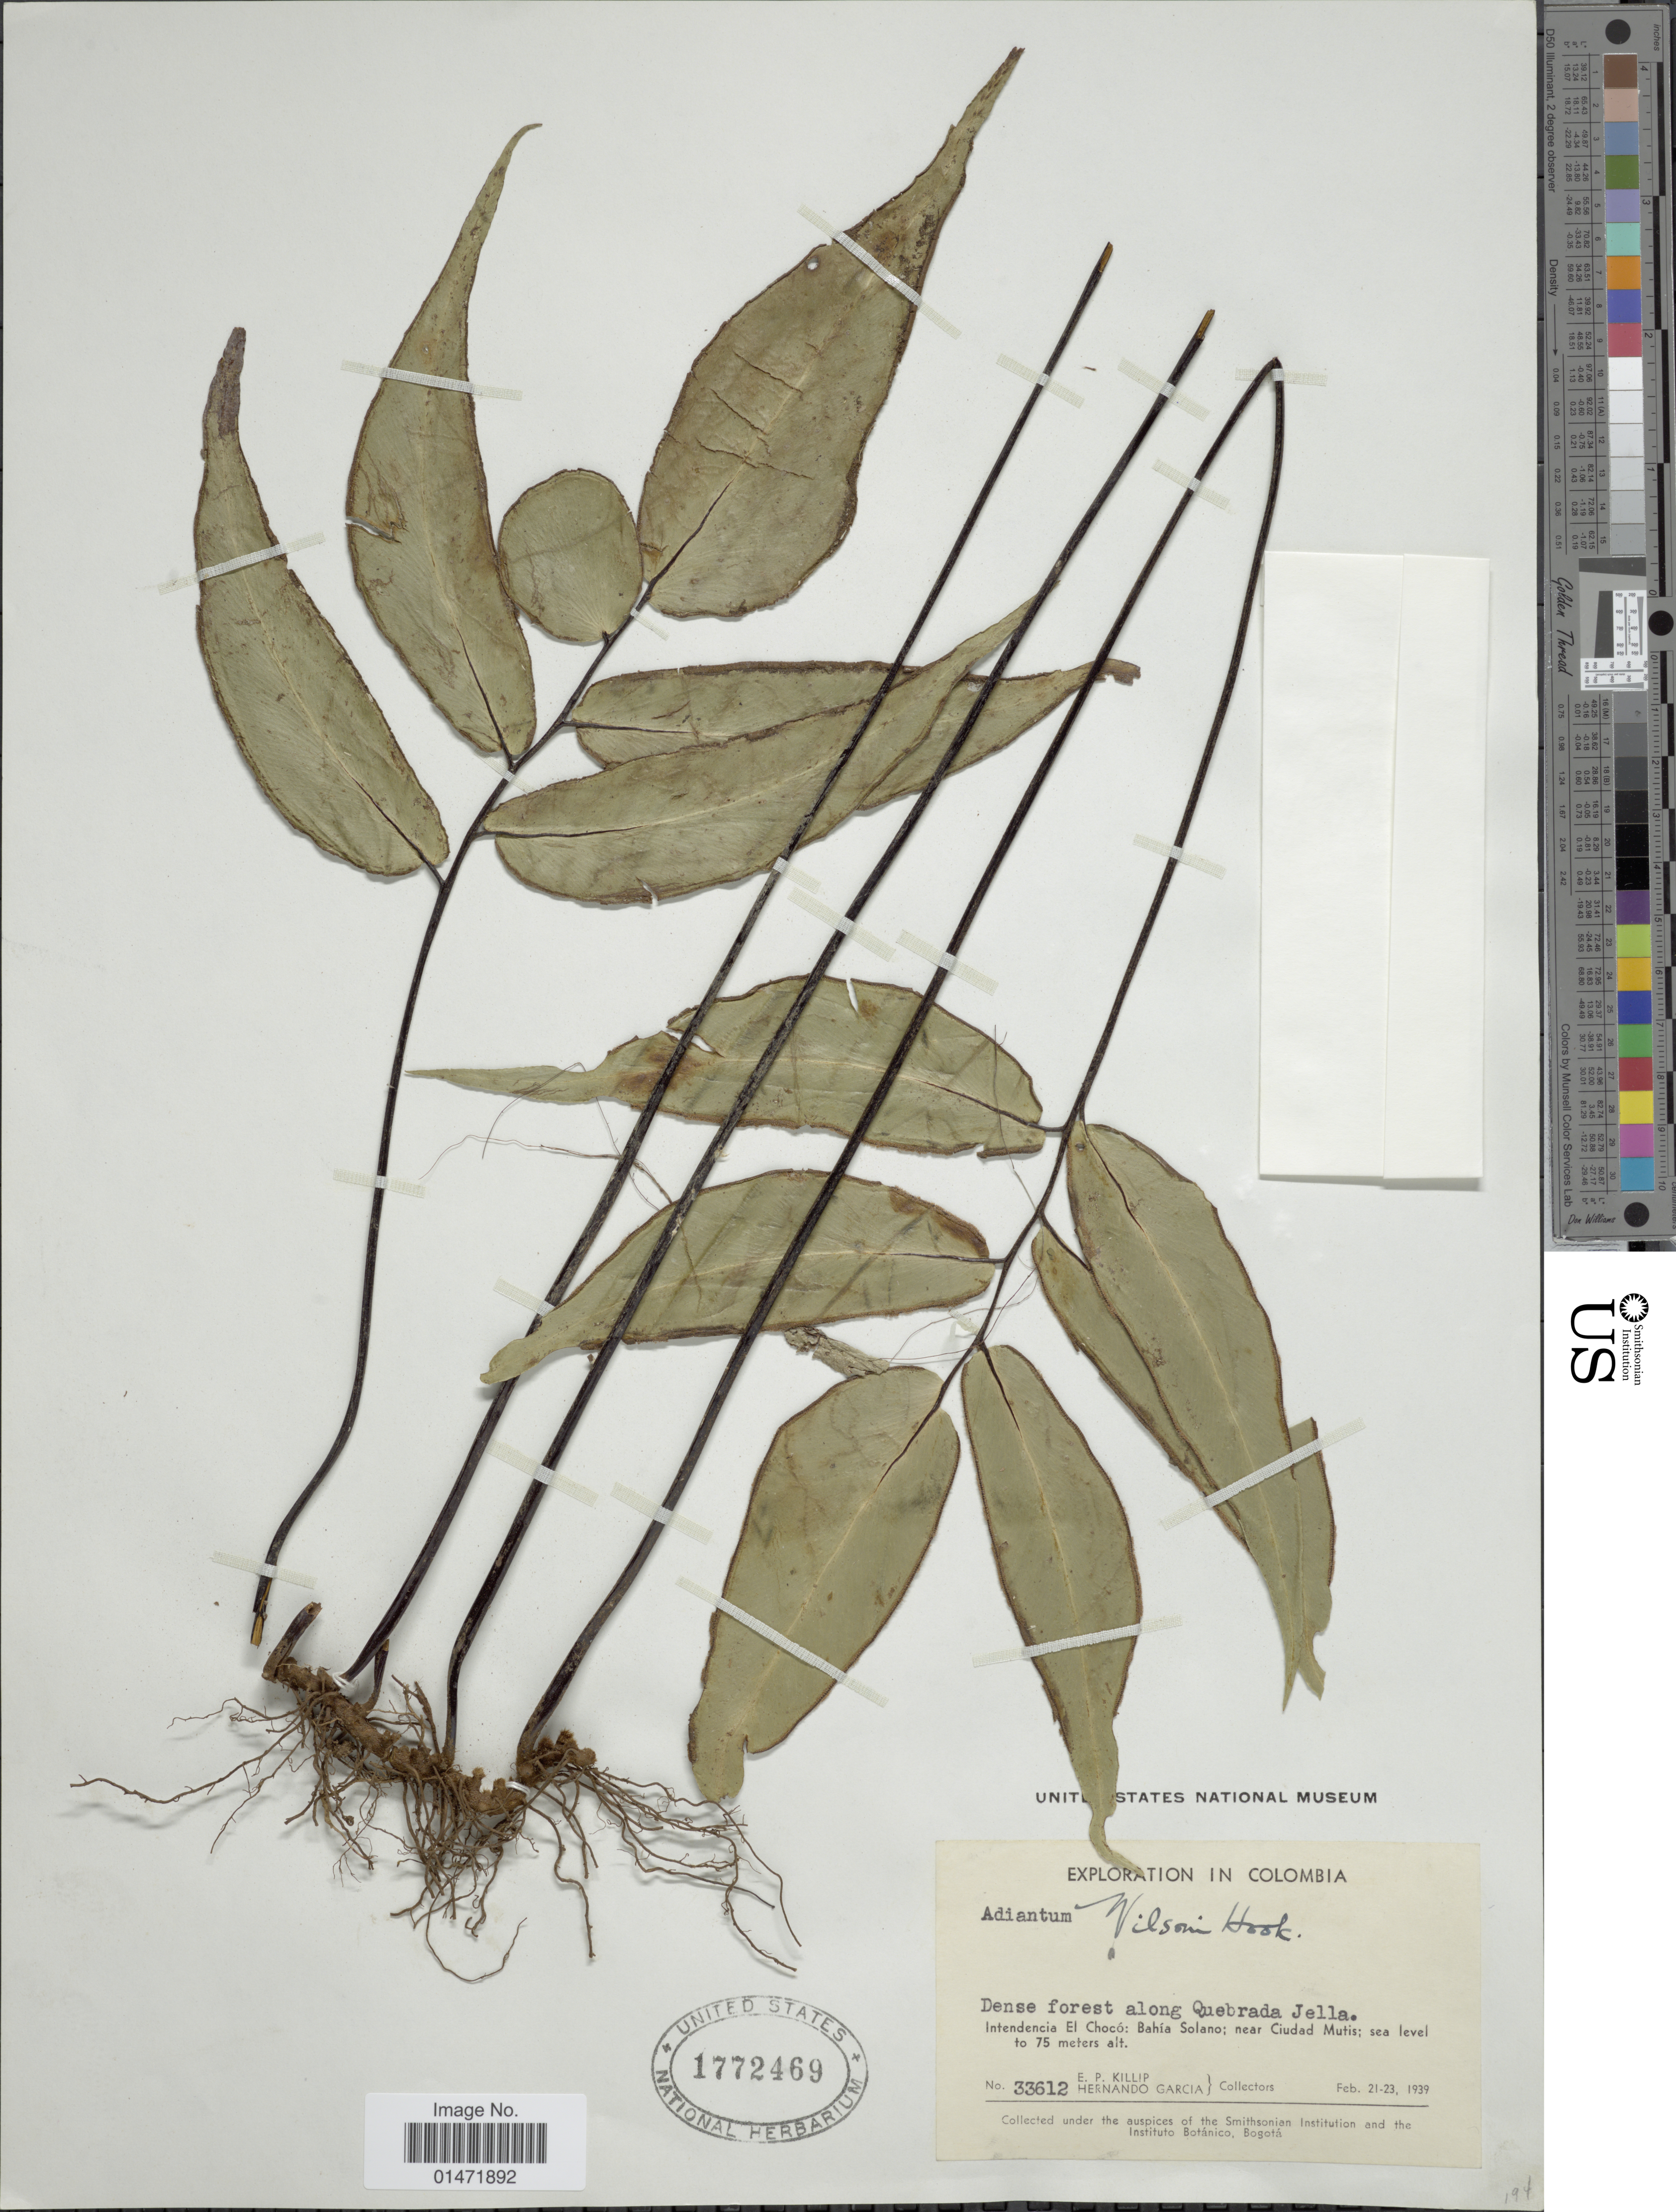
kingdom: Plantae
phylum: Tracheophyta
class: Polypodiopsida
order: Polypodiales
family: Pteridaceae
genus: Adiantum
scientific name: Adiantum wilsonii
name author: Hook.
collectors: E. P. Killip & H. Garcia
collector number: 33612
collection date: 1939-02-21/1939-02-23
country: Colombia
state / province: Chocó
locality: Bahía Solano; near Ciudad Mutis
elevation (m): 75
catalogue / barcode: US 1772469